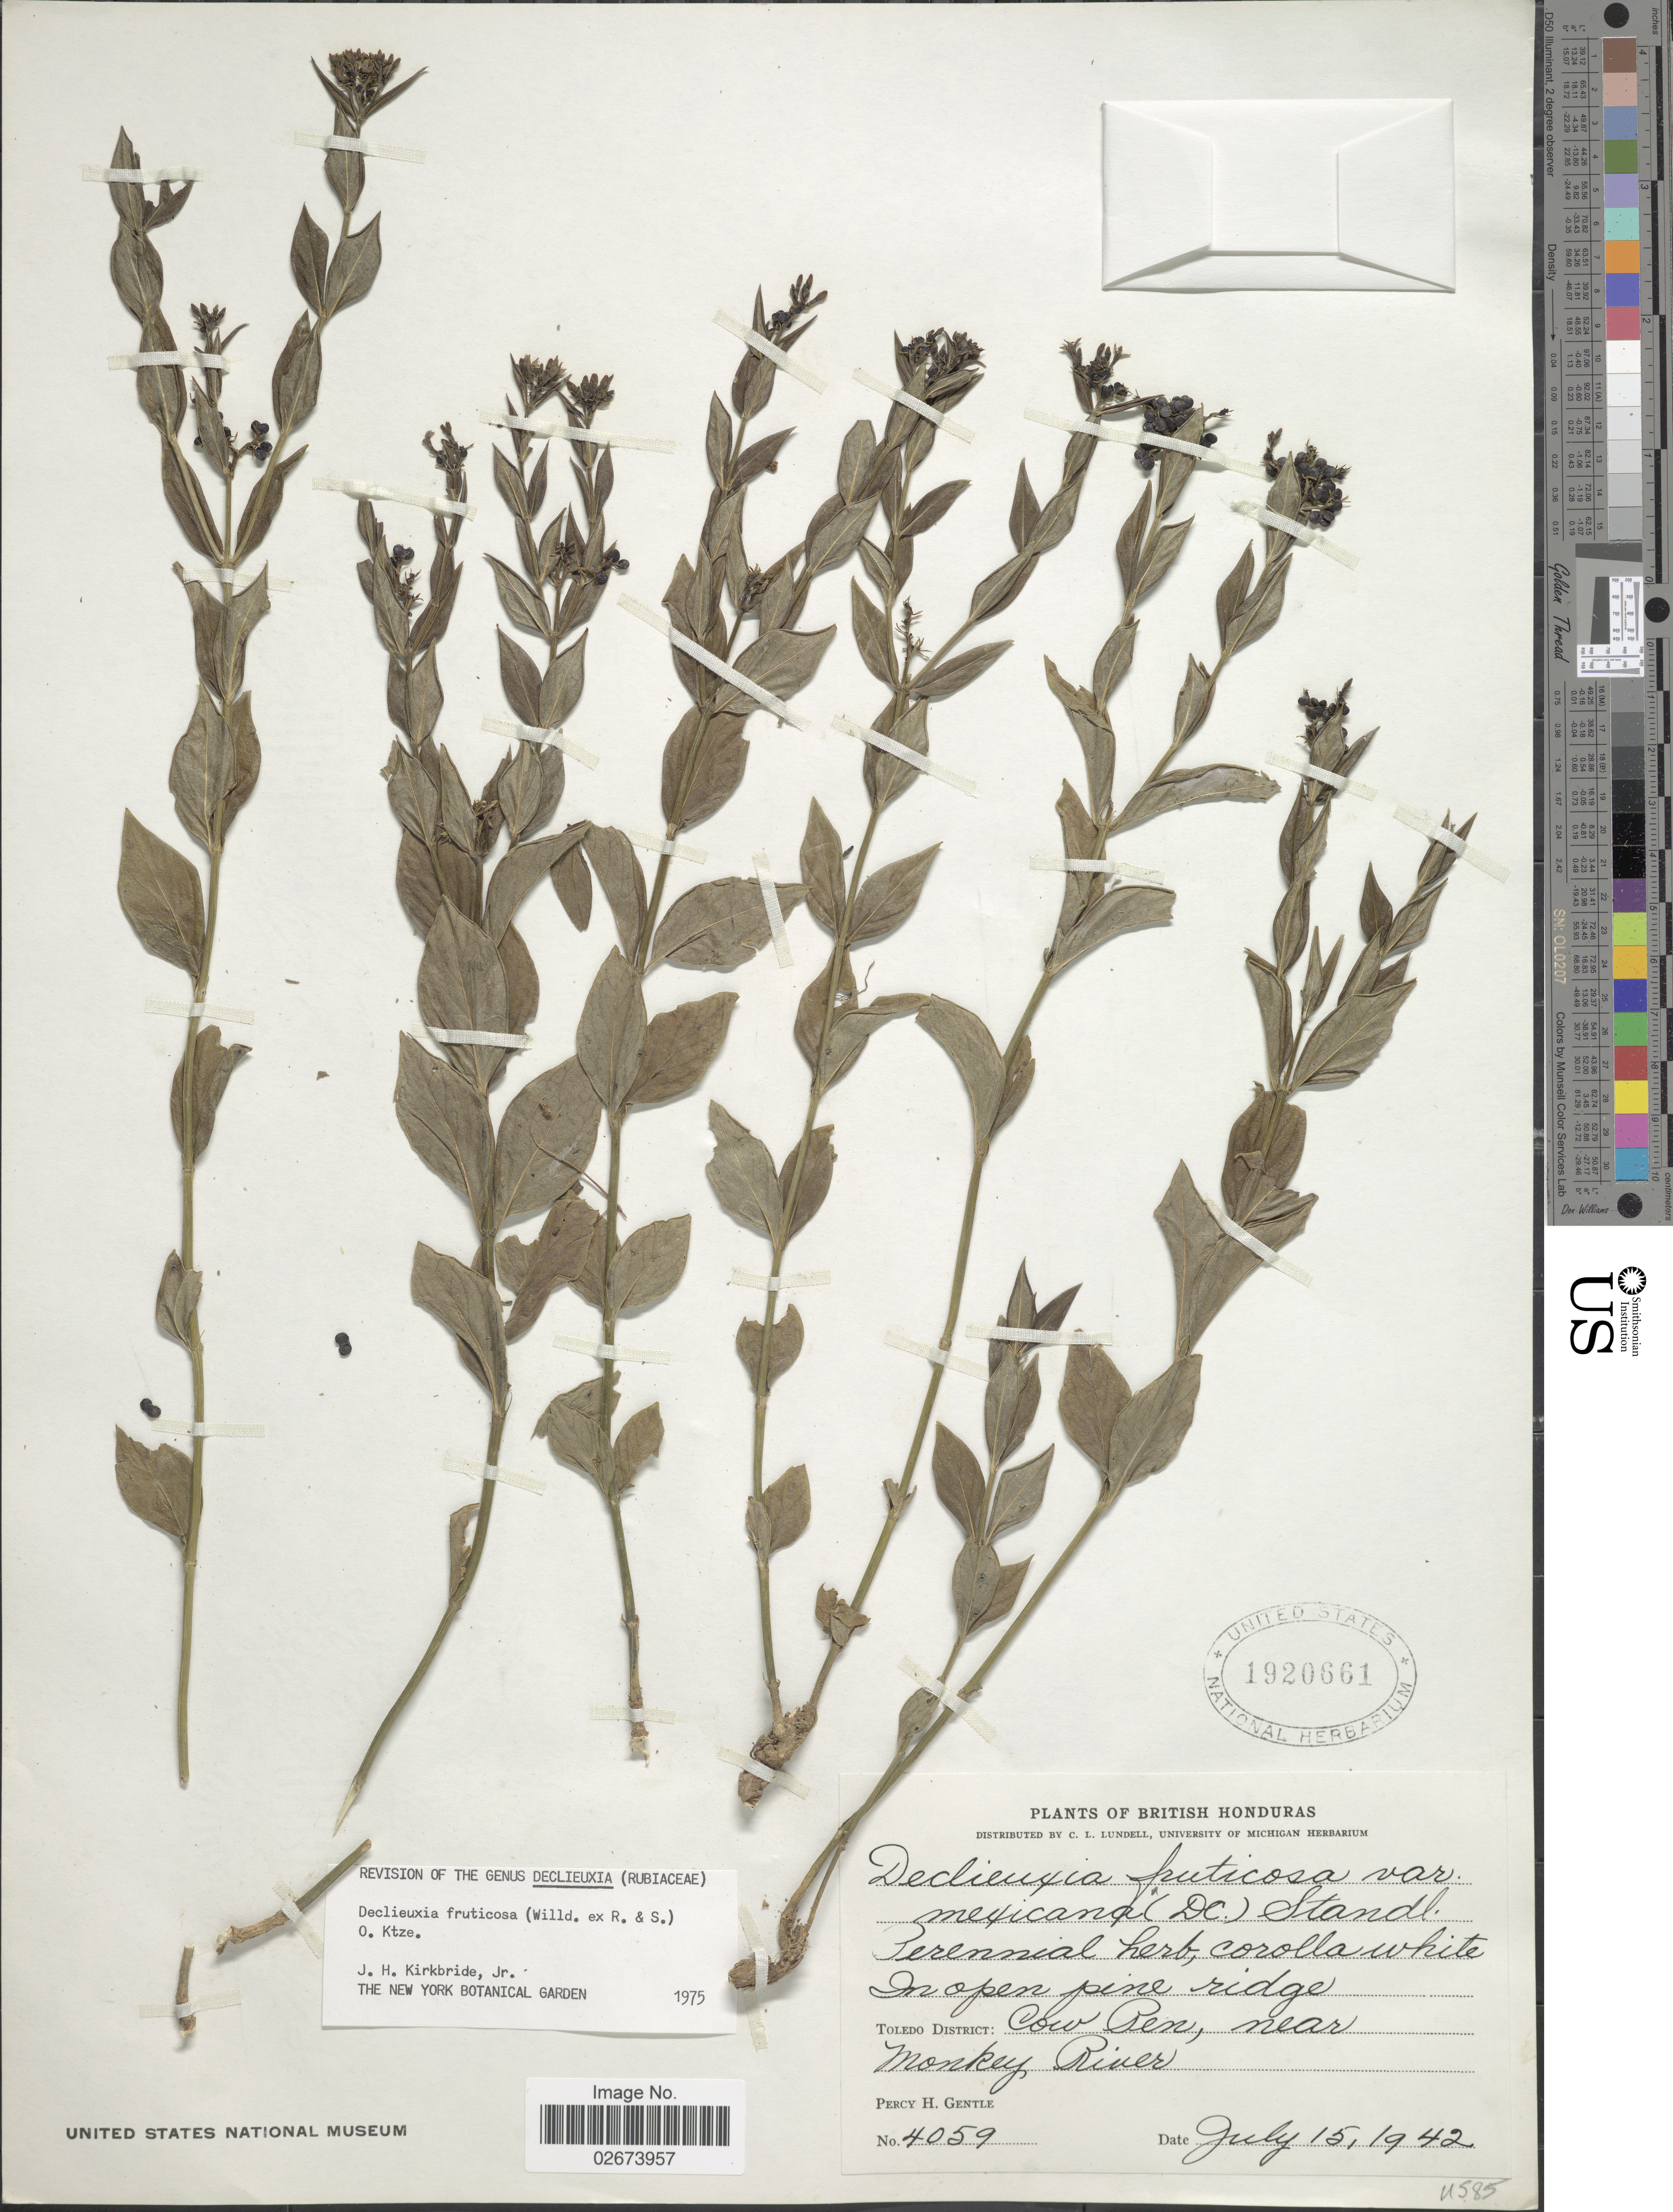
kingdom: Plantae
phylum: Tracheophyta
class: Magnoliopsida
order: Gentianales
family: Rubiaceae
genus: Declieuxia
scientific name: Declieuxia fruticosa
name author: (Willd. ex Roem. & Schult.) Kuntze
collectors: P. H. Gentle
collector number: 4059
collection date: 1942-07-15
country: Belize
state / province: Toledo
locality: British Honduras. Toledo District: Cow Pen, near Monkey River.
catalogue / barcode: US 1920661